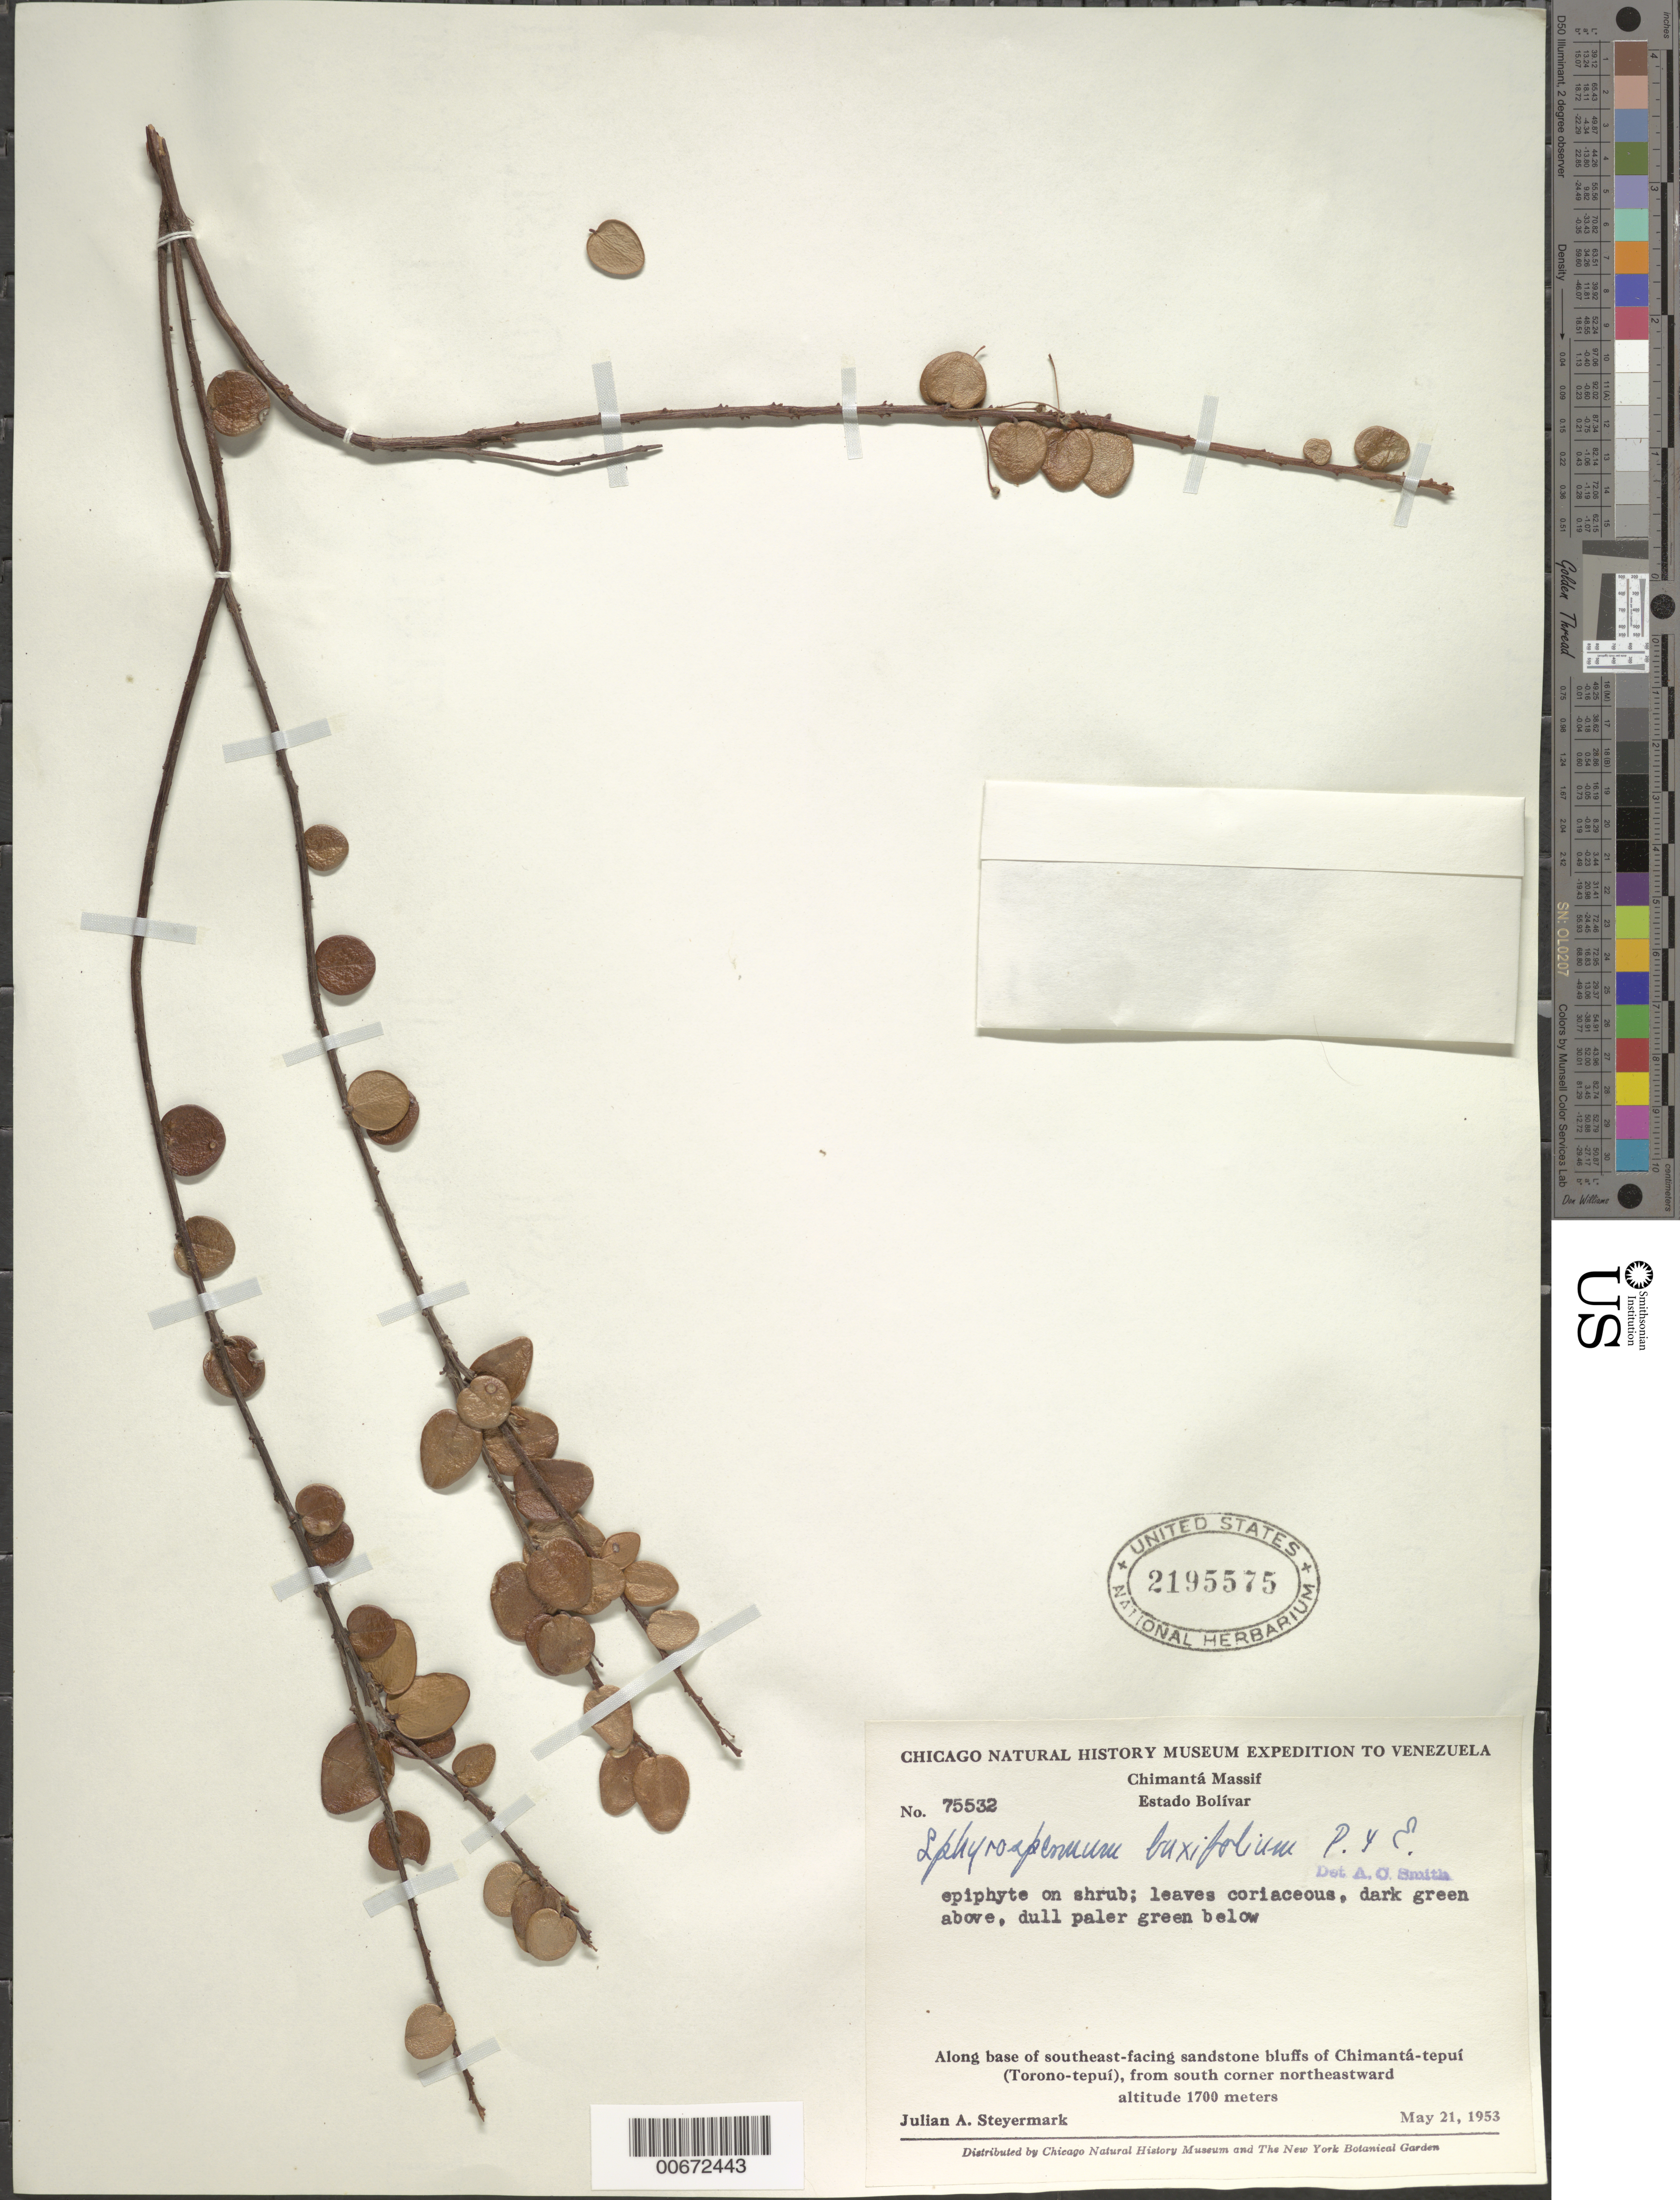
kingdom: Plantae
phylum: Tracheophyta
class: Magnoliopsida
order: Ericales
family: Ericaceae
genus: Sphyrospermum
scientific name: Sphyrospermum buxifolium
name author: Poepp. & Endl.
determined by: Smith, A. C.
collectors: J. Steyermark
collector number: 75532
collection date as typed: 21-May-53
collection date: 1953-05-21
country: Venezuela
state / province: Bolívar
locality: Chimantá-tepuí (Torono-tepuí), Chimantá Massif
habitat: SE facing sandstone bluffs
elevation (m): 1700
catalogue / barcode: US 2195575